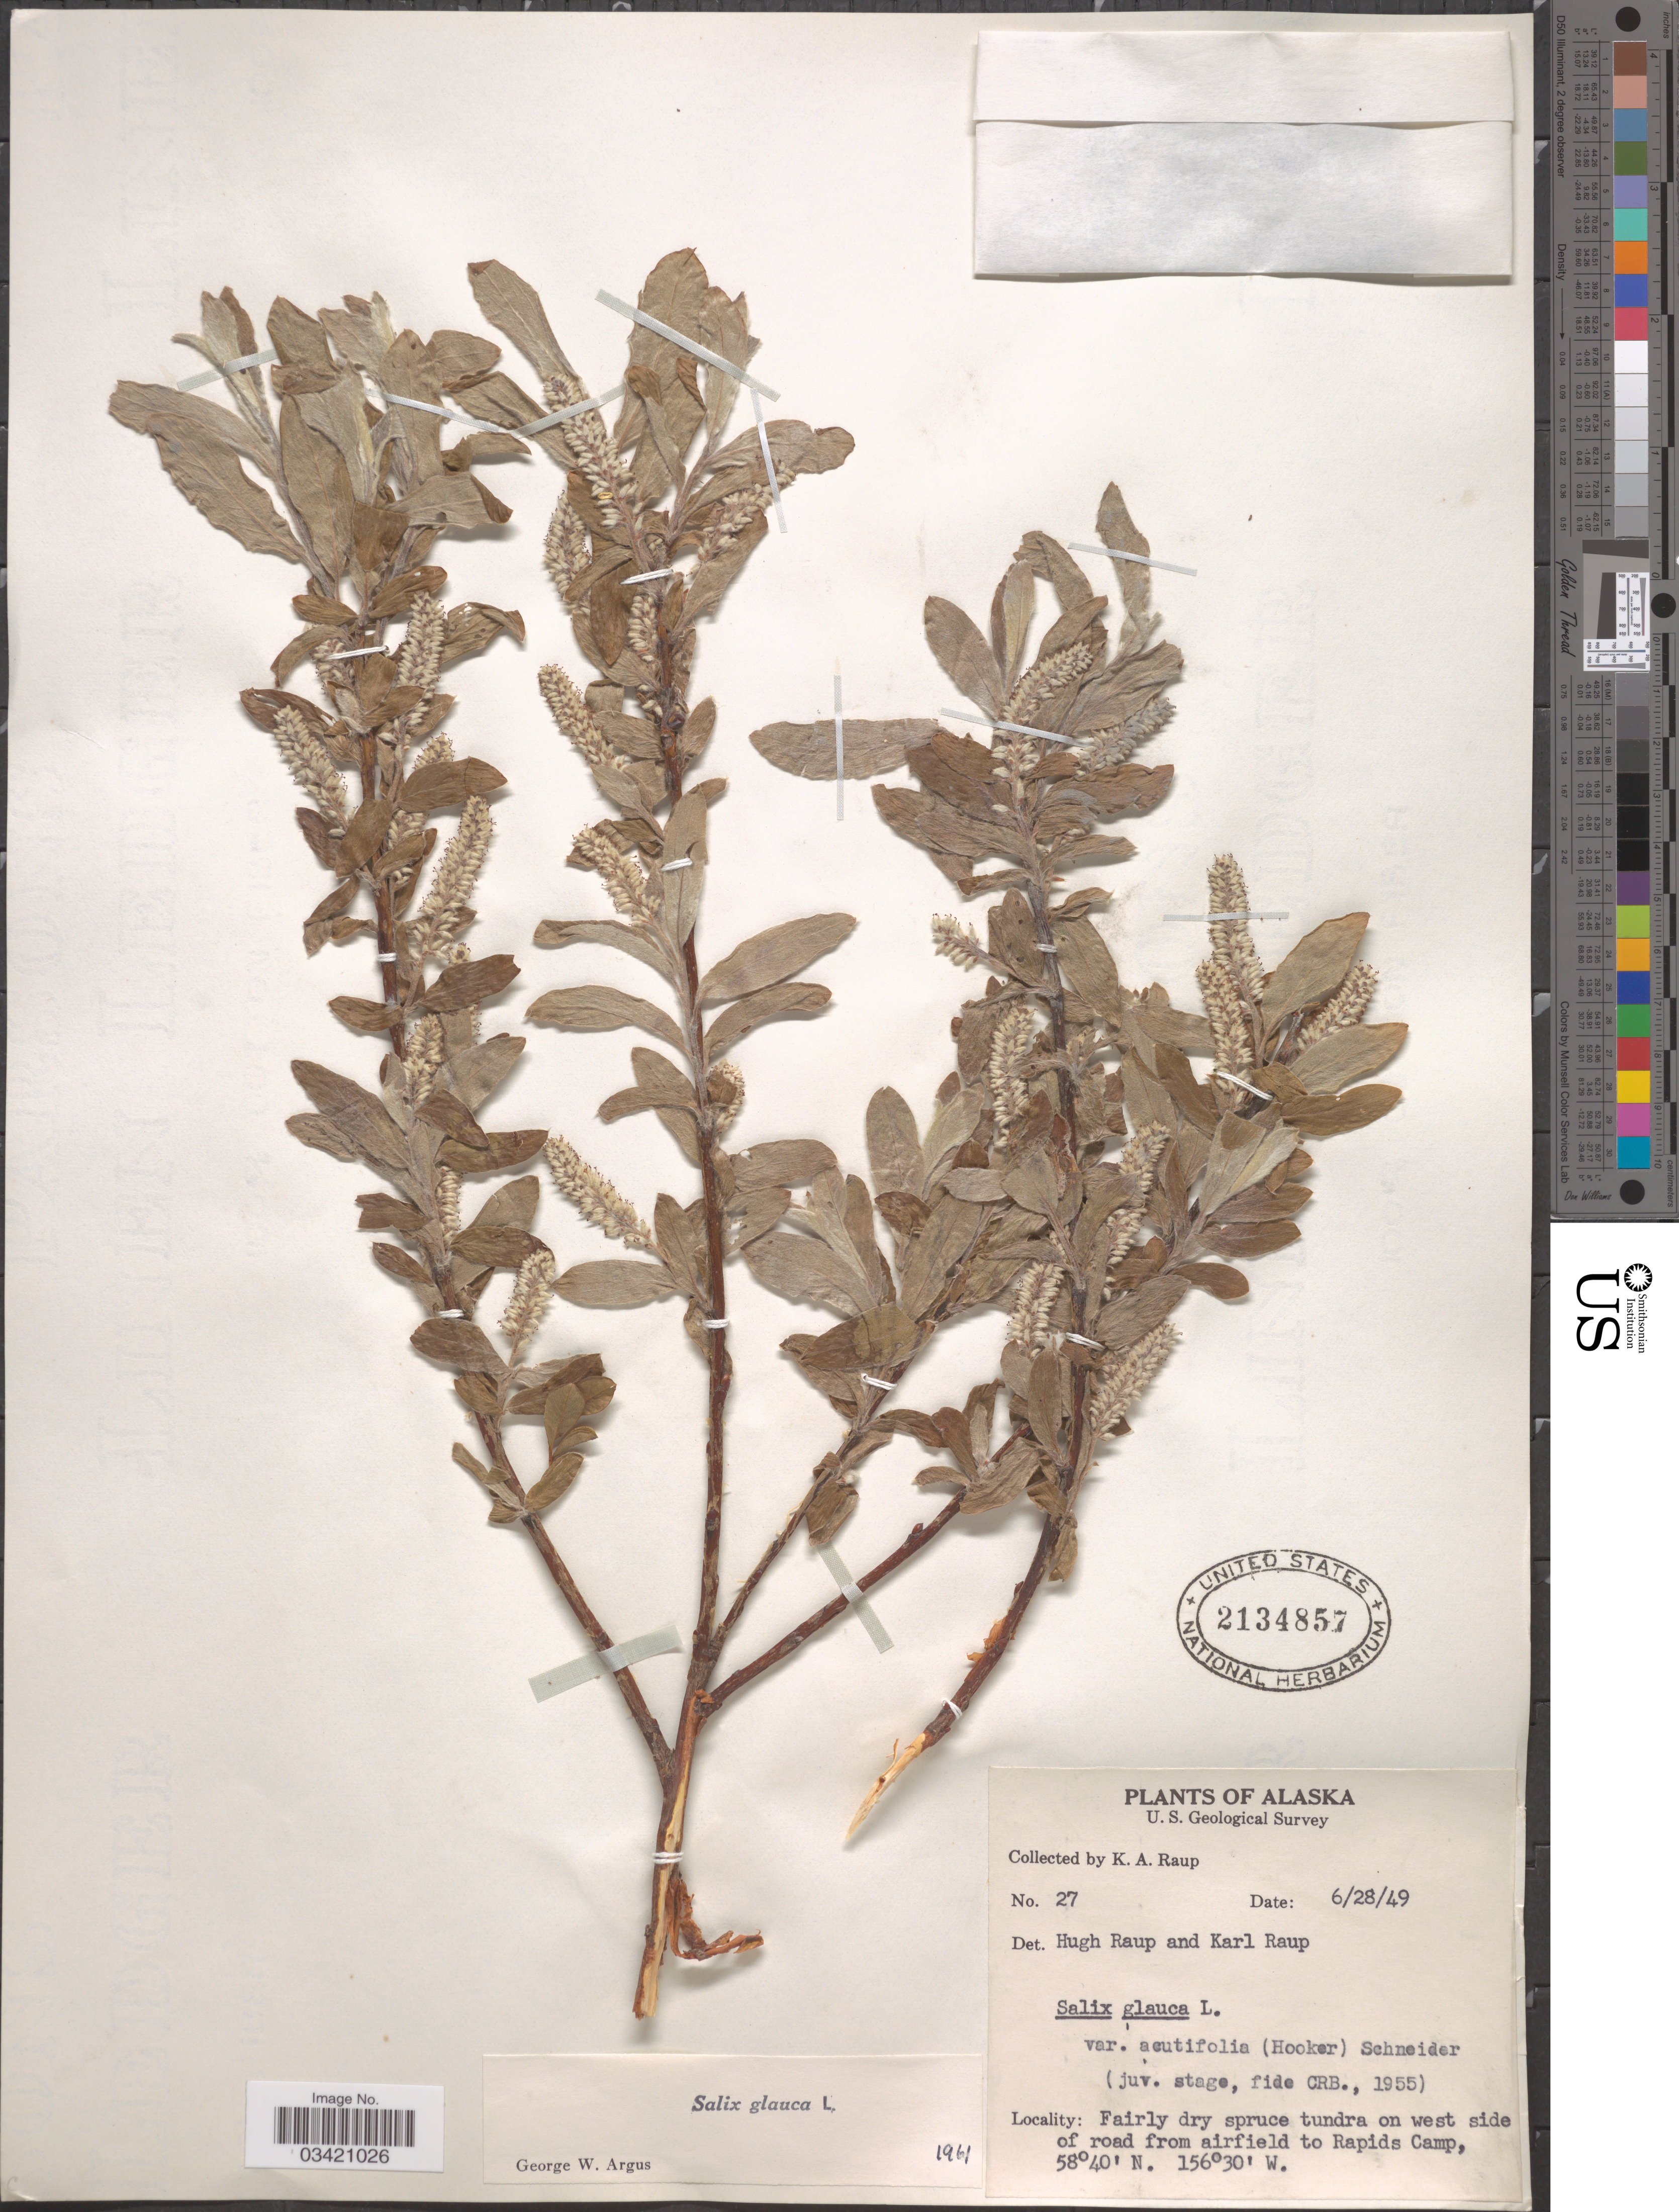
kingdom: Plantae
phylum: Tracheophyta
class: Magnoliopsida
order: Malpighiales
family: Salicaceae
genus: Salix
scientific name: Salix glauca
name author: L.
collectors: K. Raup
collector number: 27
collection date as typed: Transcribed d/m/y: 28/6/49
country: United States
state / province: Alaska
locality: On west side of road from airfield to Rapids Camp.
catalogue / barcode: US 2134857